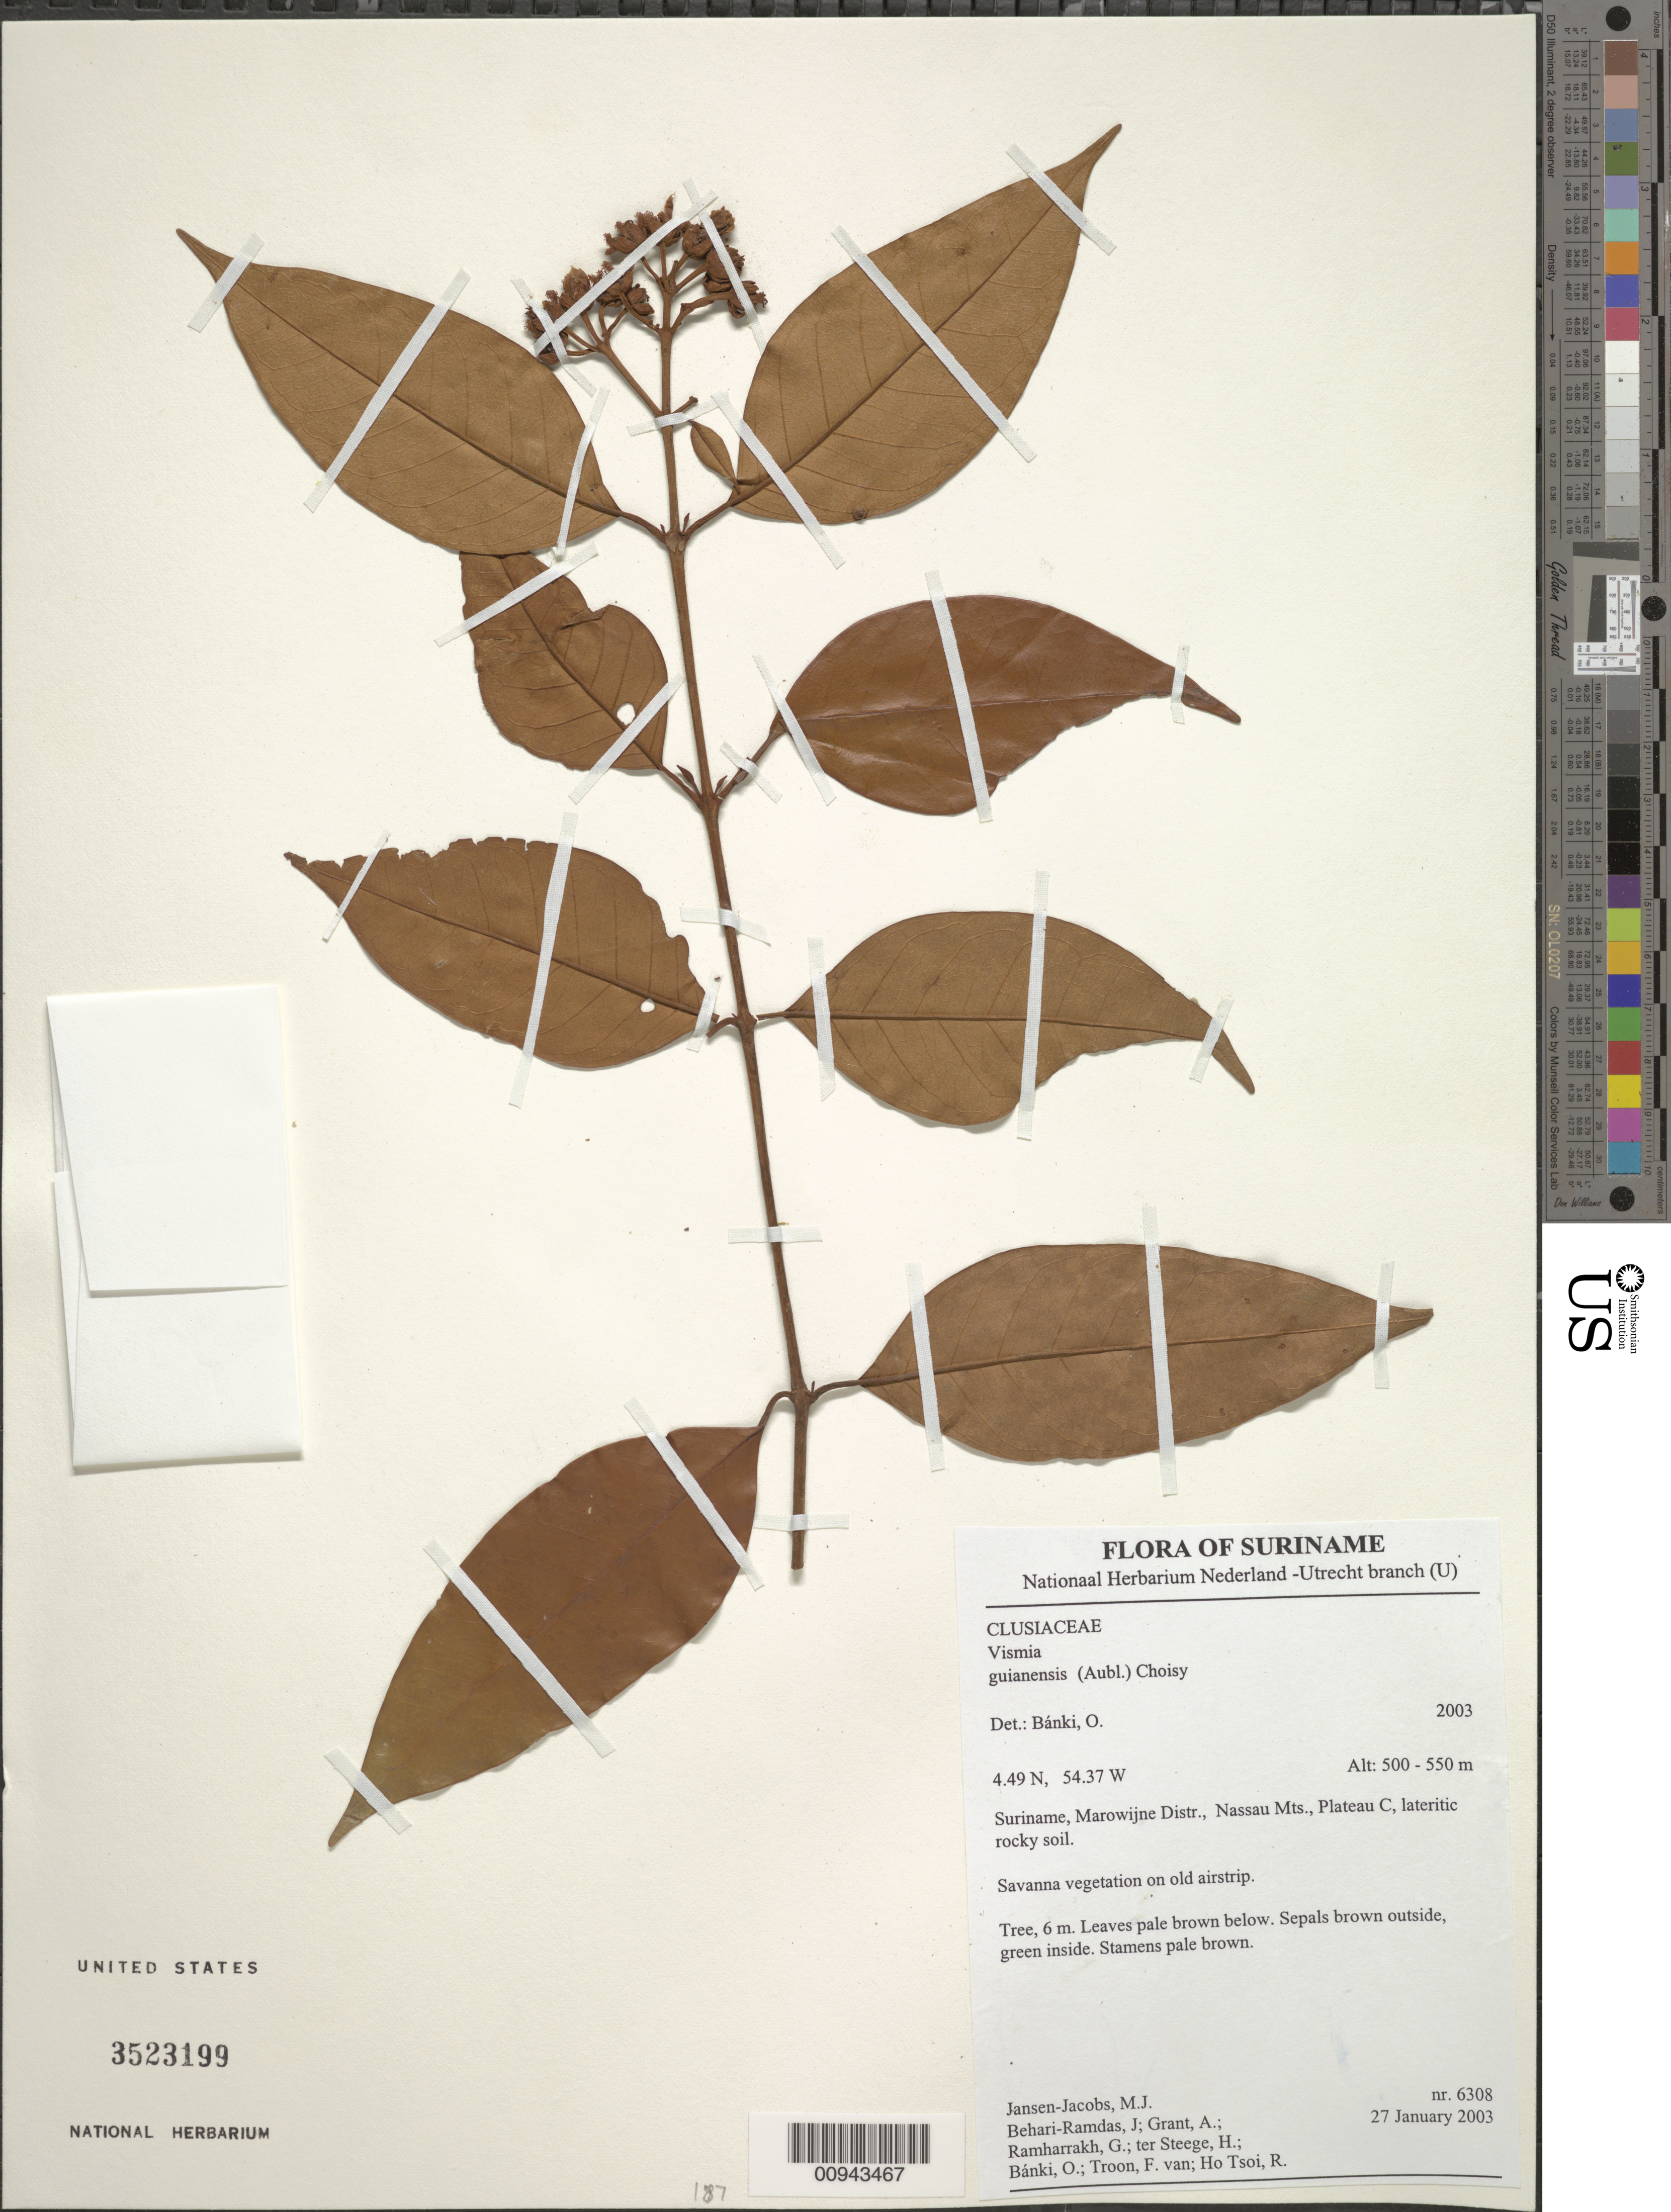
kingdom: Plantae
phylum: Tracheophyta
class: Magnoliopsida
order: Malpighiales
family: Hypericaceae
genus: Vismia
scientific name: Vismia guianensis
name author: (Aubl.) Pers.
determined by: Bánki, O.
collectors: M. J. Jansen-Jacobs, J. Behari-Ramdas, A. Grant, G. Ramharrakh, H. ter Steege, O. Bánki, F. Van Troon & R. Ho Tsoi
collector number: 6308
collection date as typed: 27-Jan-03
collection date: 2003-01-27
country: Suriname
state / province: Marowijne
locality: Nassau Mts., Plateau C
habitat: Lateritic rocky soil. Savanna vegetation on old airstrip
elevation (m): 500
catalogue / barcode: US 3523199